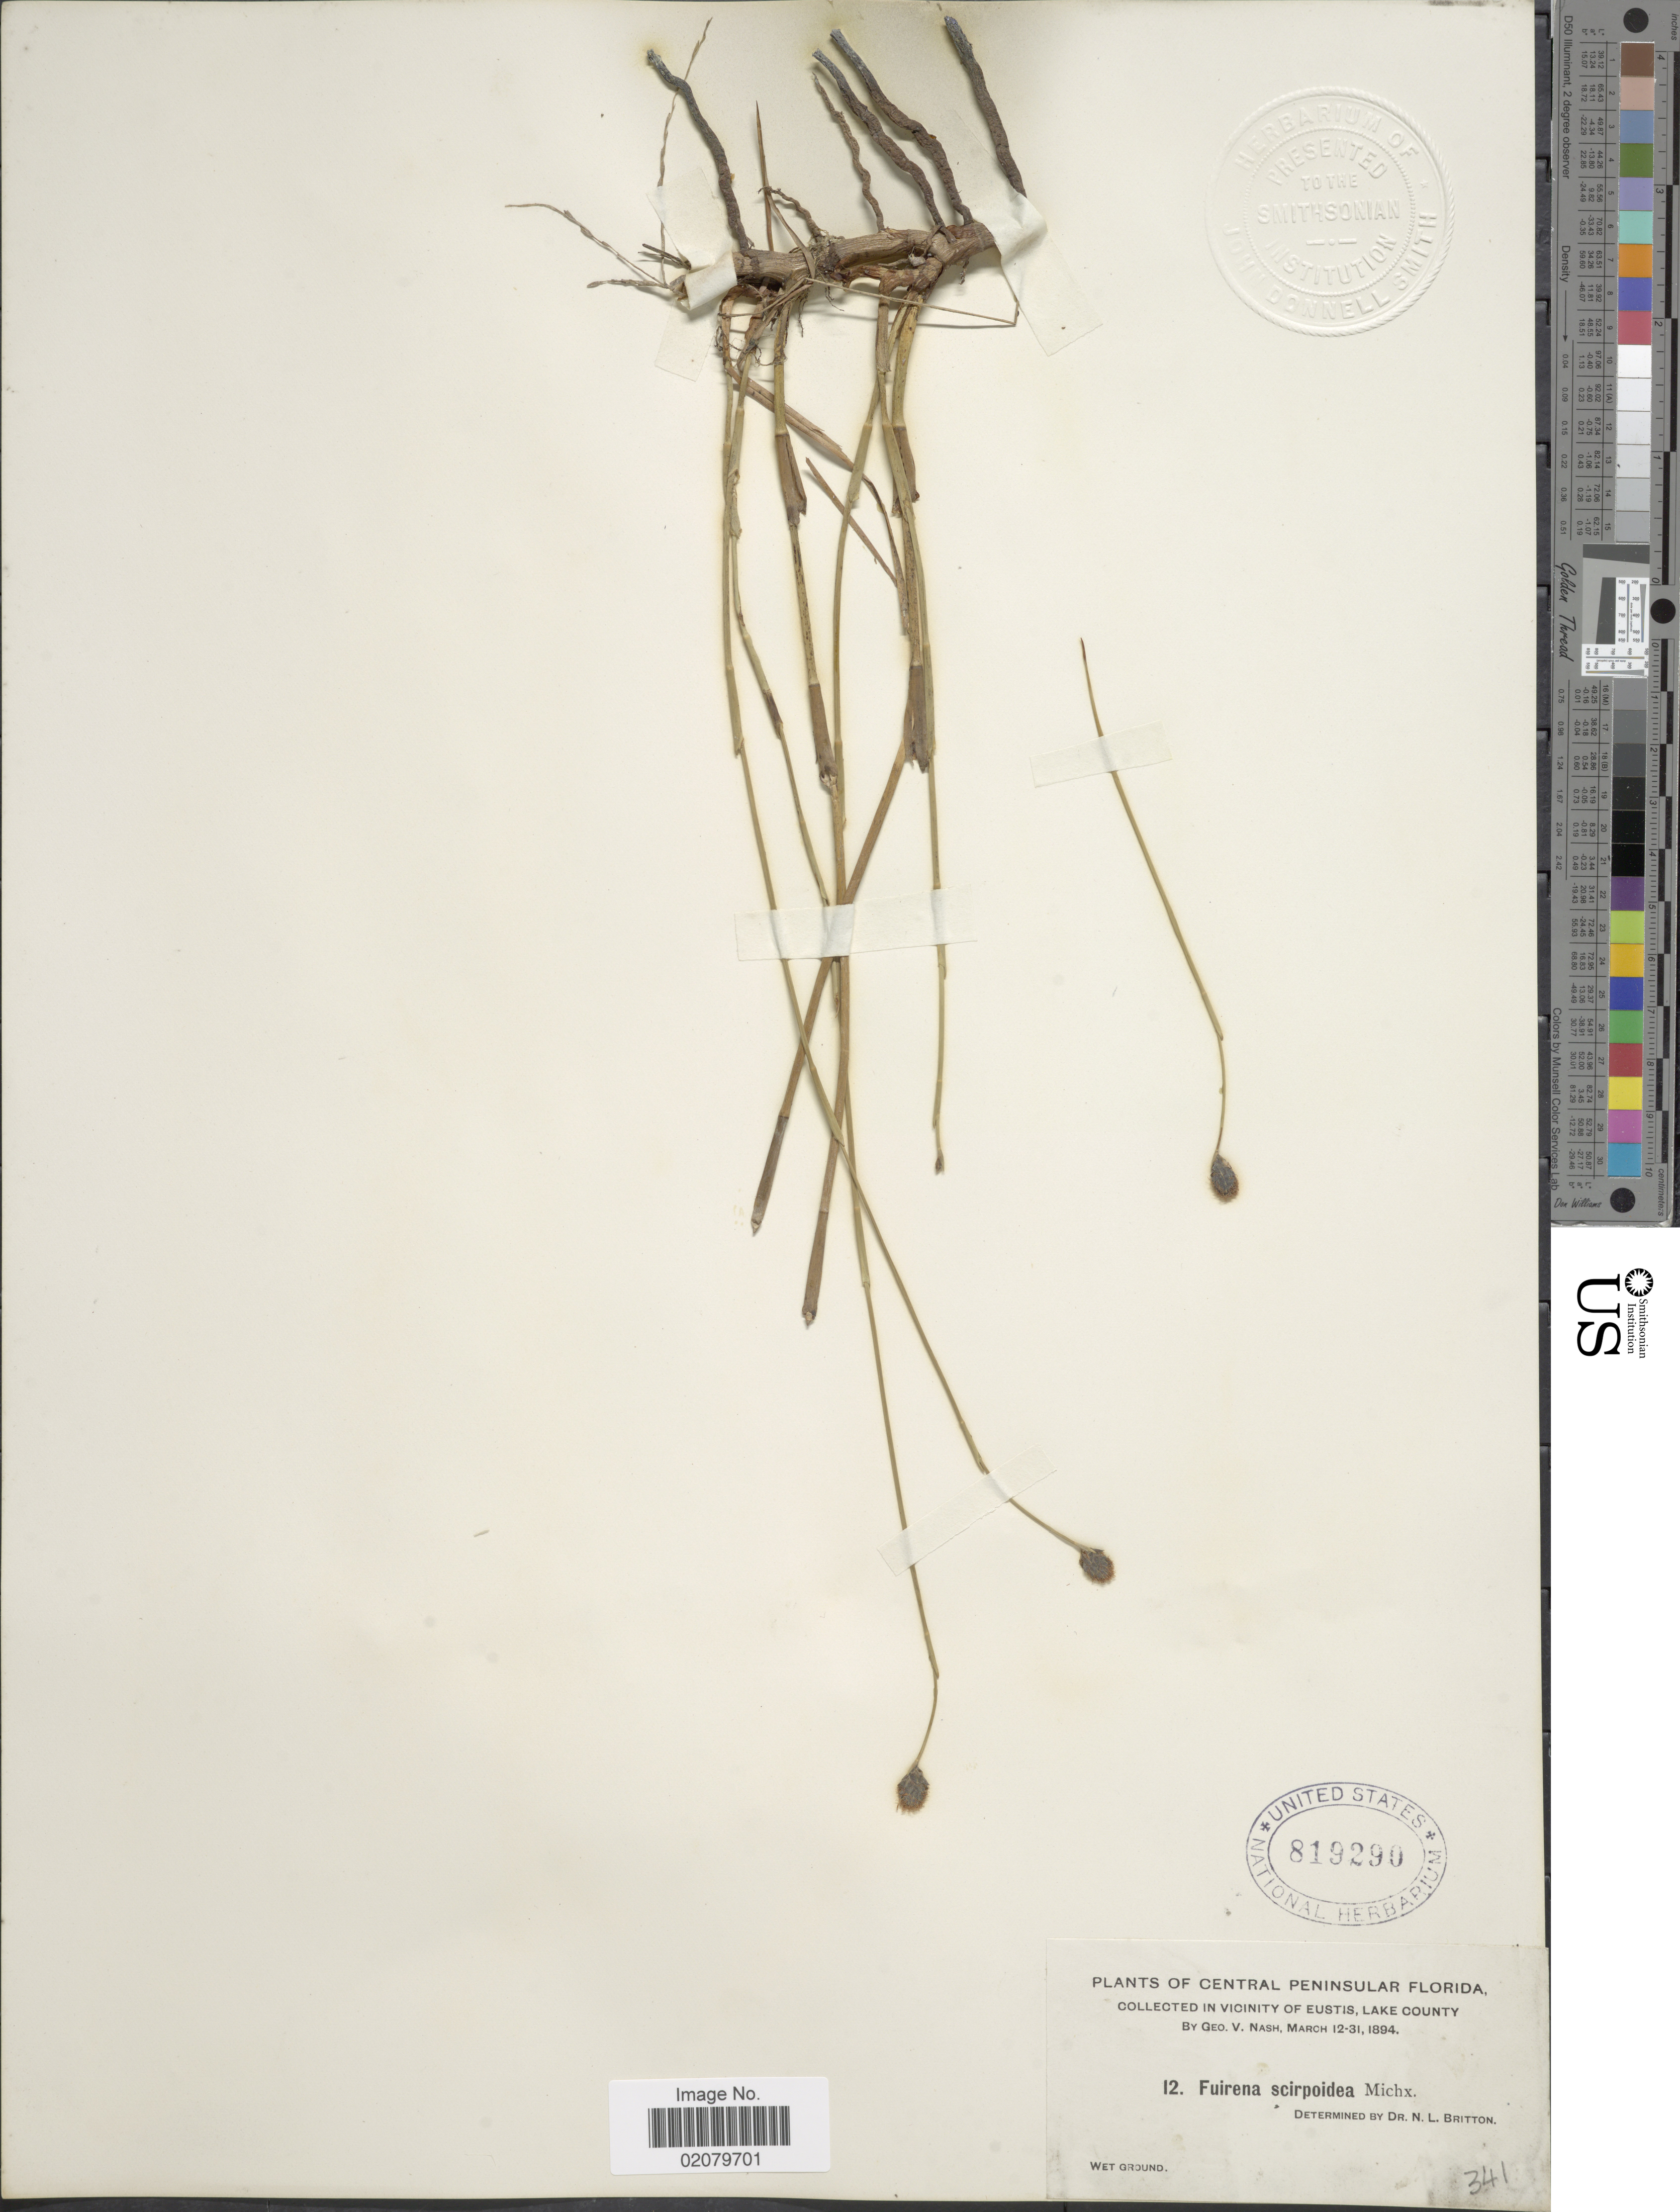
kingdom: Plantae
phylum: Tracheophyta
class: Liliopsida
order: Poales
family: Cyperaceae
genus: Fuirena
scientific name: Fuirena scirpoidea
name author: Michx.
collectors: G. V. Nash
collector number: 12/341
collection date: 1894-03-12/1894-03-31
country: United States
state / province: Florida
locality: Central Peninsular Florida, Vicinity of Eustis, Lake County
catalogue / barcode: US 819290